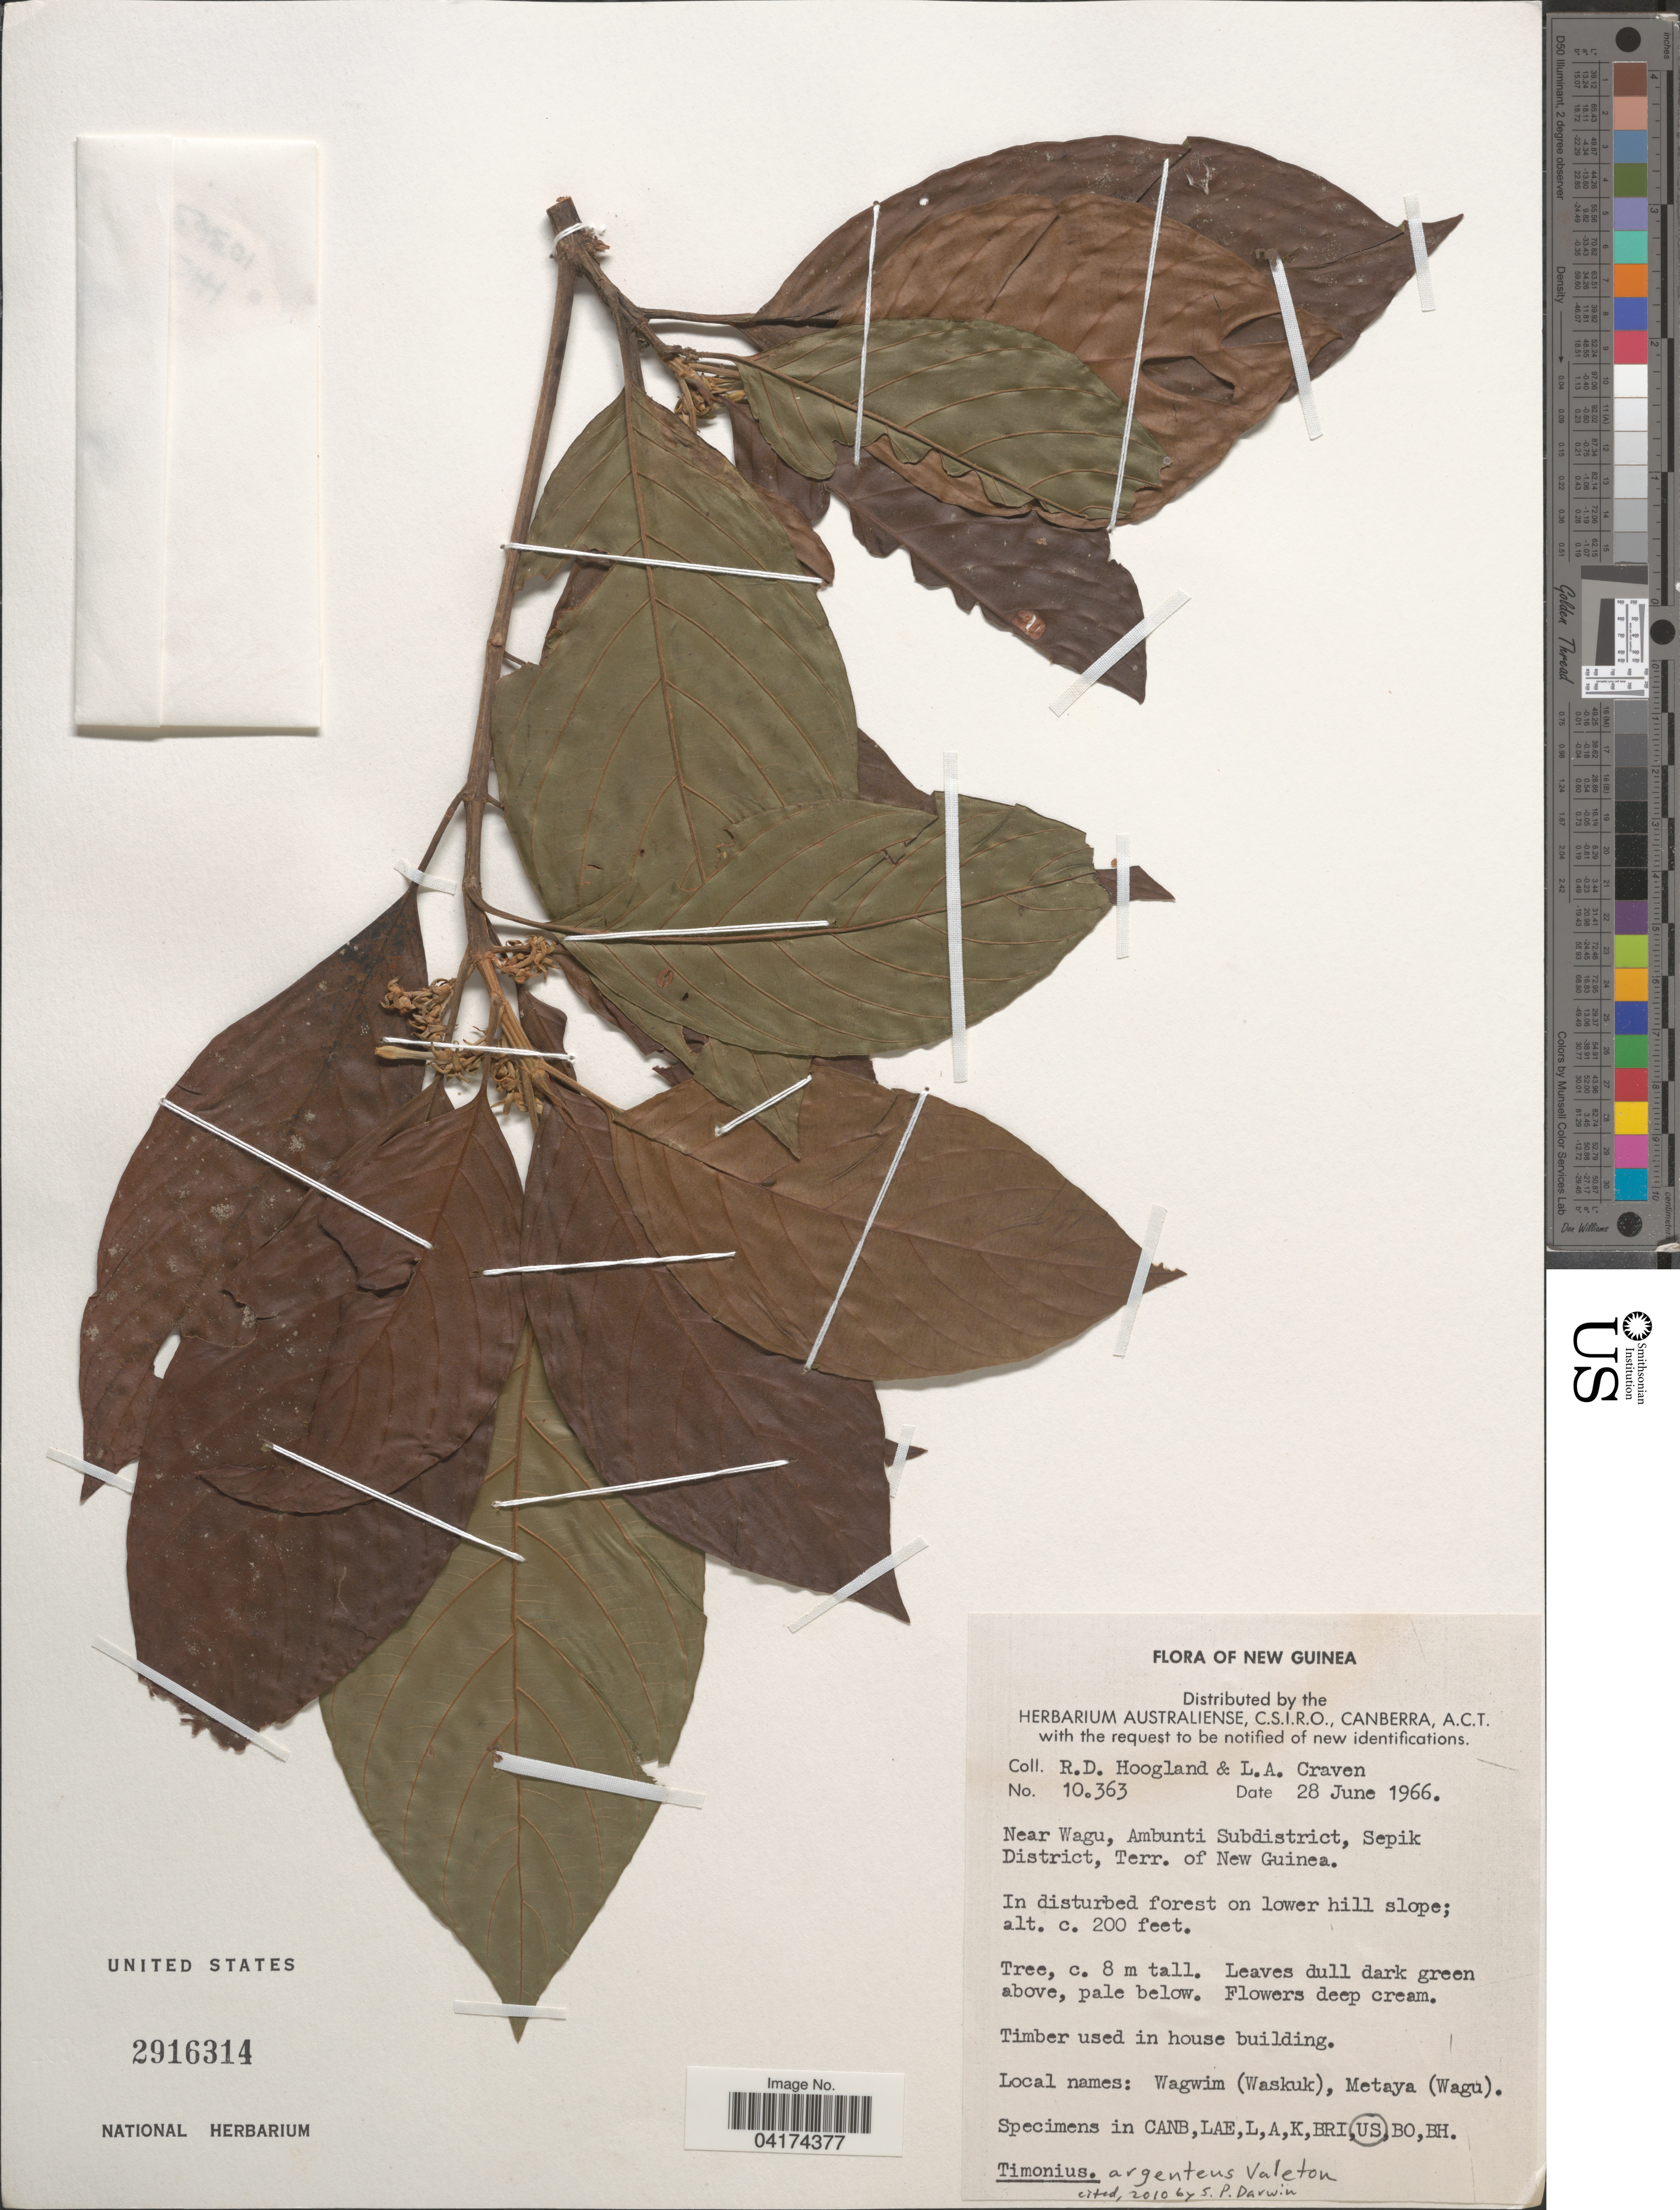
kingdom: Plantae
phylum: Tracheophyta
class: Magnoliopsida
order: Gentianales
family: Rubiaceae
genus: Timonius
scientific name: Timonius argenteus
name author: Valeton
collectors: R. D. Hoogland & L. A. Craven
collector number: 10.363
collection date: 1966-06-28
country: Papua New Guinea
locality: New Guinea. Near Wagu, Ambunti Subdistrict, Sepik District, Terr. of New Guinea.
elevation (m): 61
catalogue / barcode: US 2916314